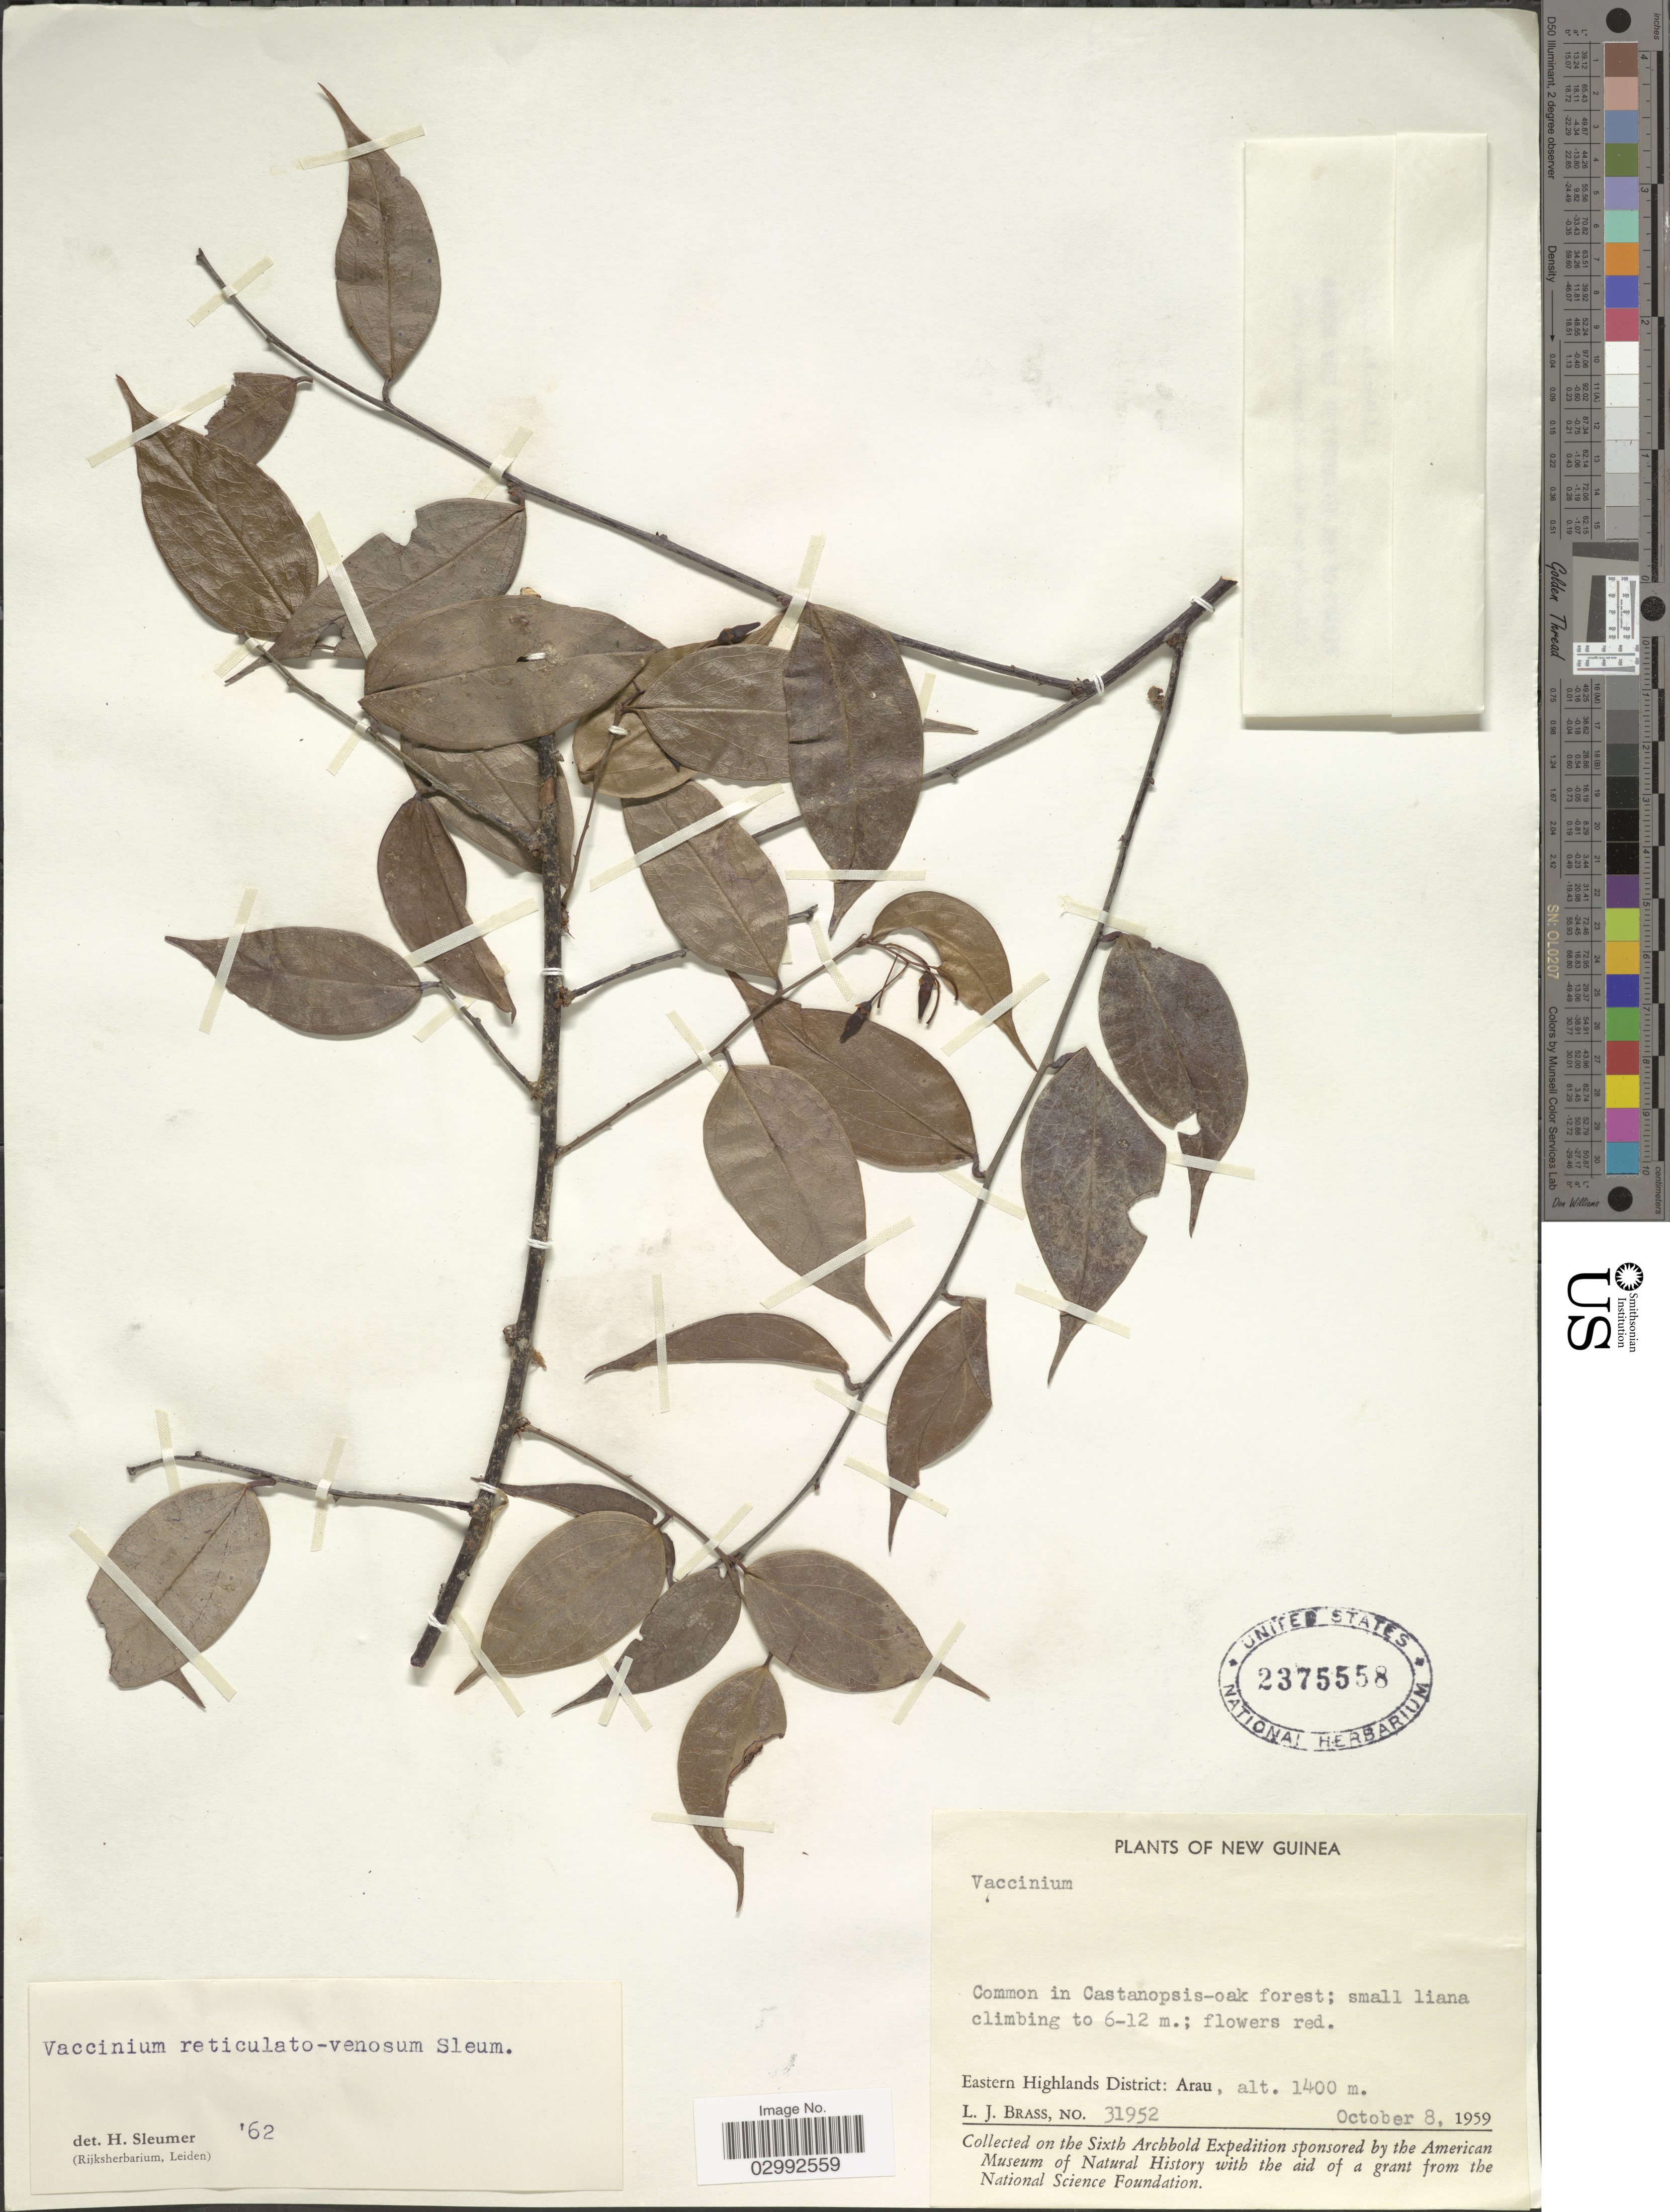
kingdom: Plantae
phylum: Tracheophyta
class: Magnoliopsida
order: Ericales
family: Ericaceae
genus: Vaccinium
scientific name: Vaccinium reticulatovenosum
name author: Sleumer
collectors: L. J. Brass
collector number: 31952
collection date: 1959-10-08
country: Papua New Guinea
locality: New Guinea, Eastern Highlands District: Arau.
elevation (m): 1400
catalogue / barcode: US 2375558